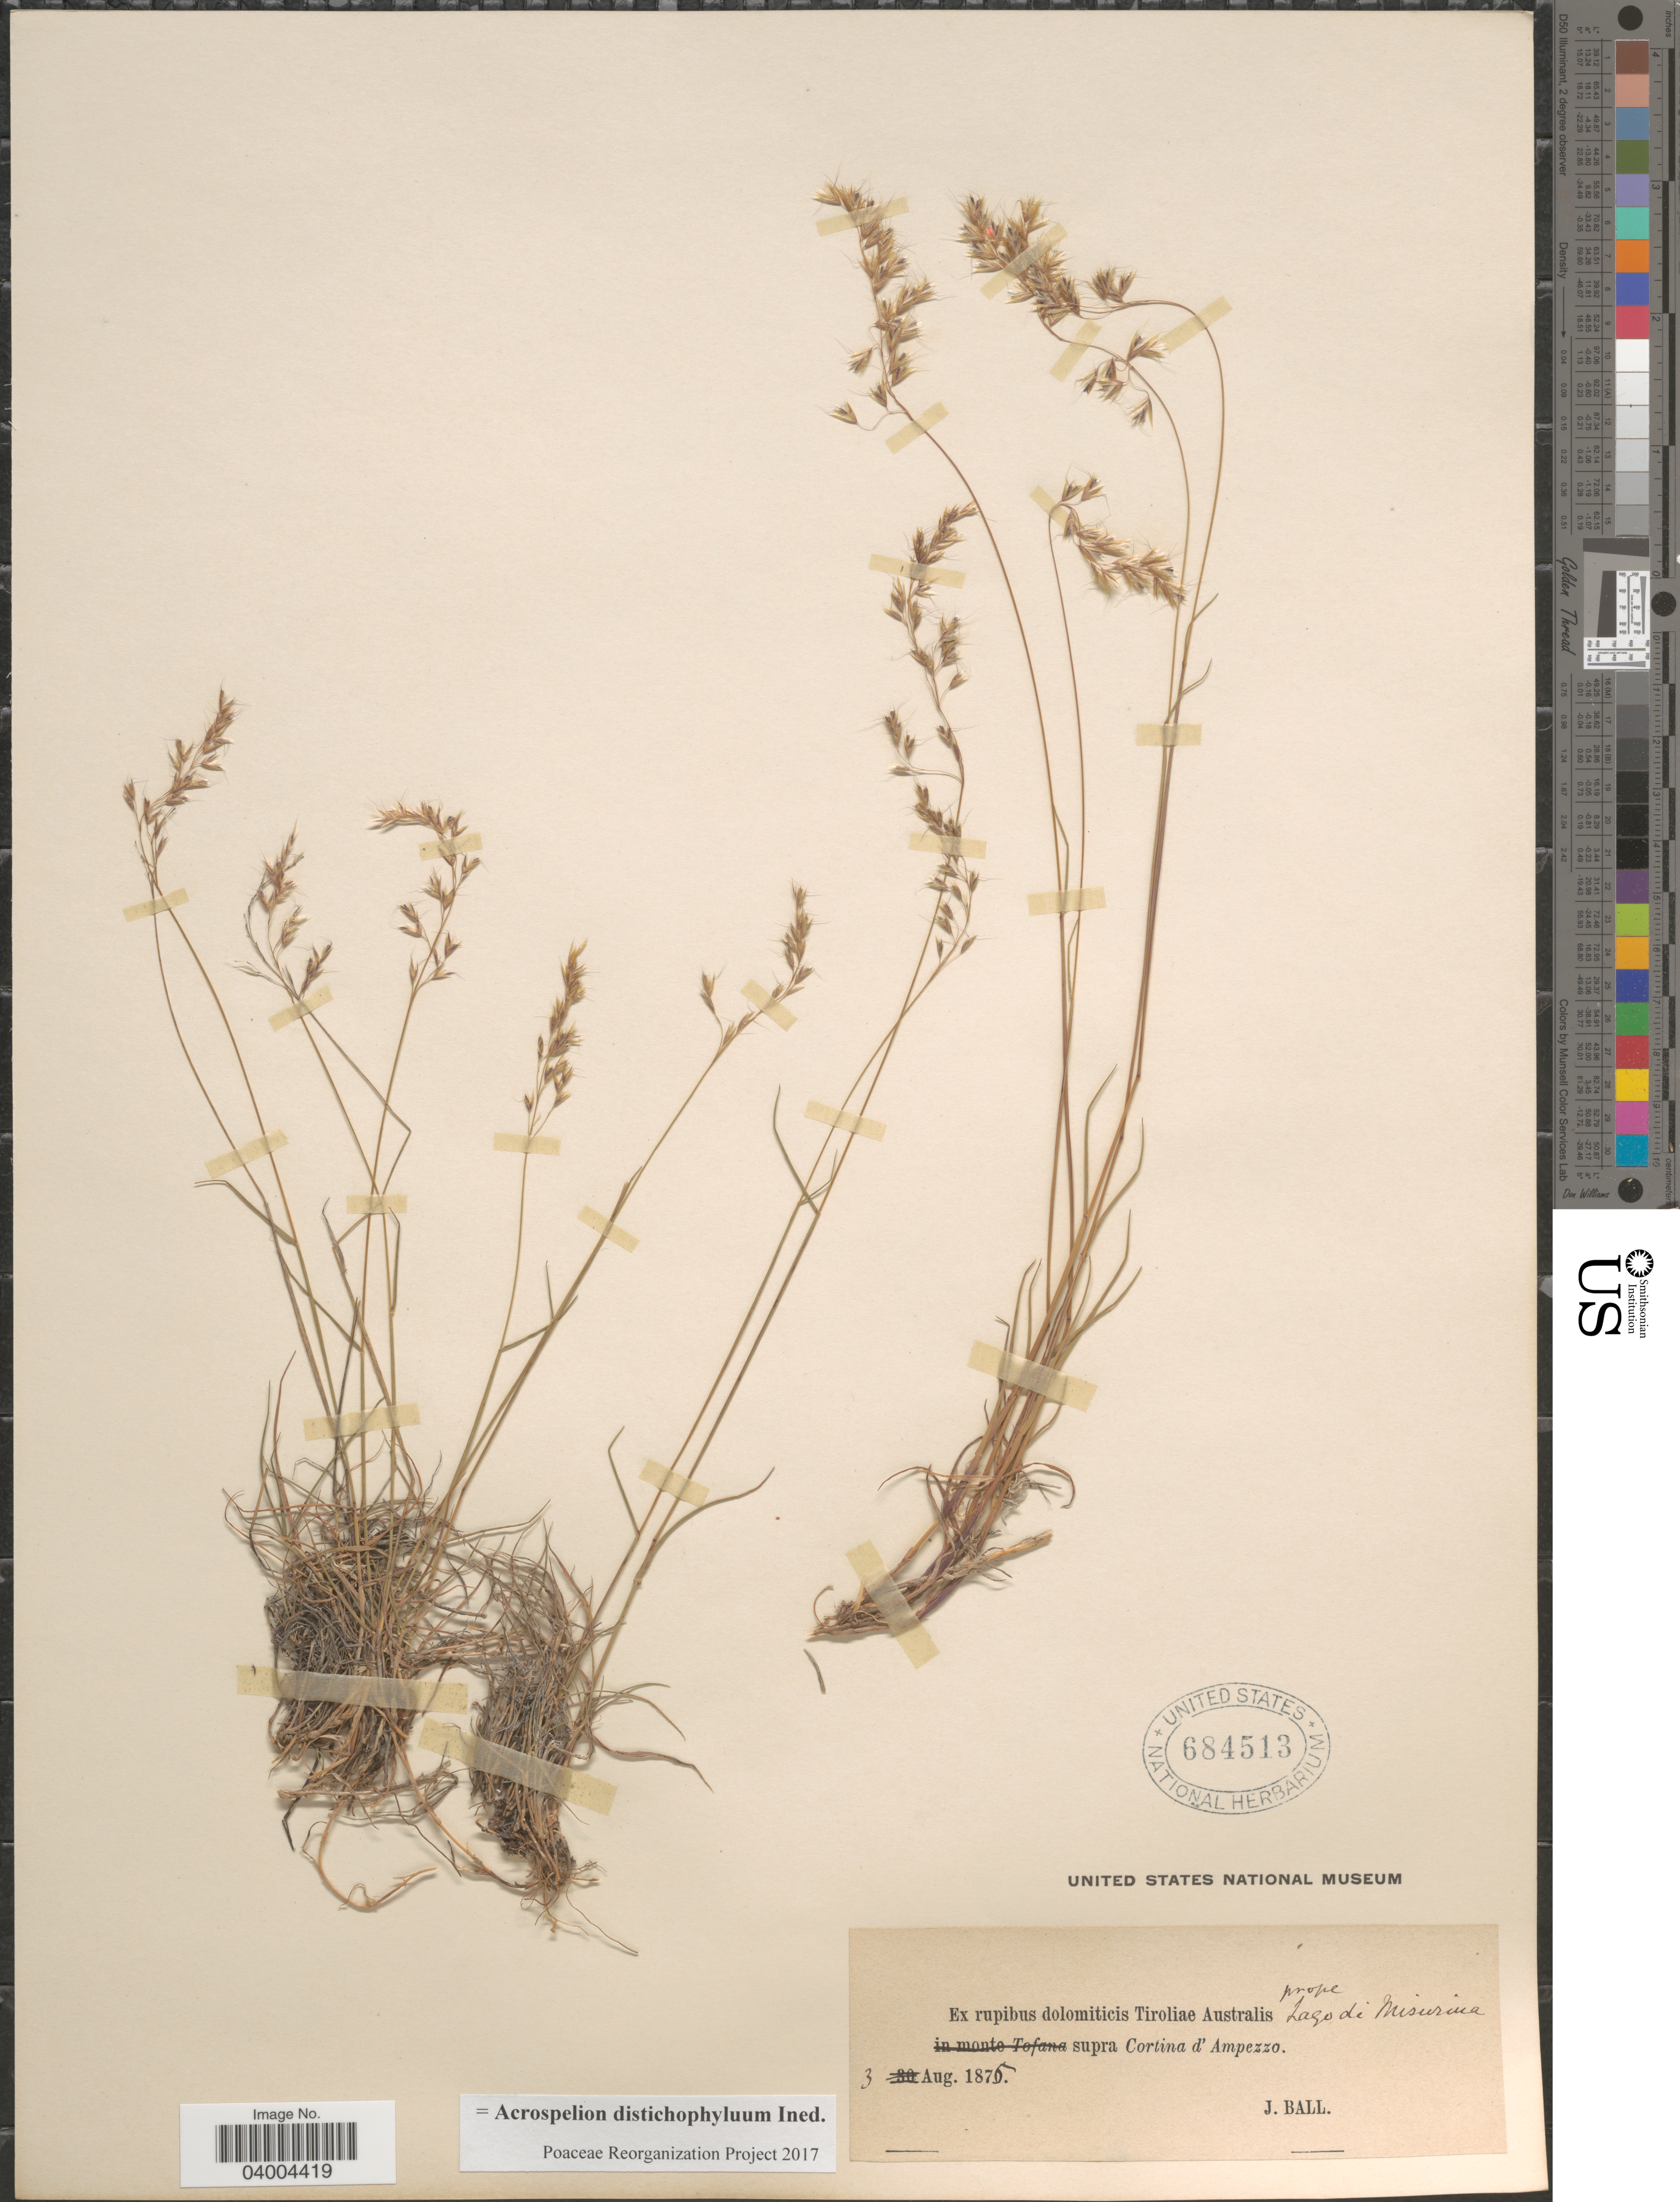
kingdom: Plantae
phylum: Tracheophyta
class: Liliopsida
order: Poales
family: Poaceae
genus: Acrospelion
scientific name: Acrospelion distichophyllum ined.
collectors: J. Ball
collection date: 1875-08-03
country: Italy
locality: Ex rupibus dolomiticis Tiroliae Australis prope Lago di Misurina supra Cortina d' Ampezzo.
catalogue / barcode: US 684513